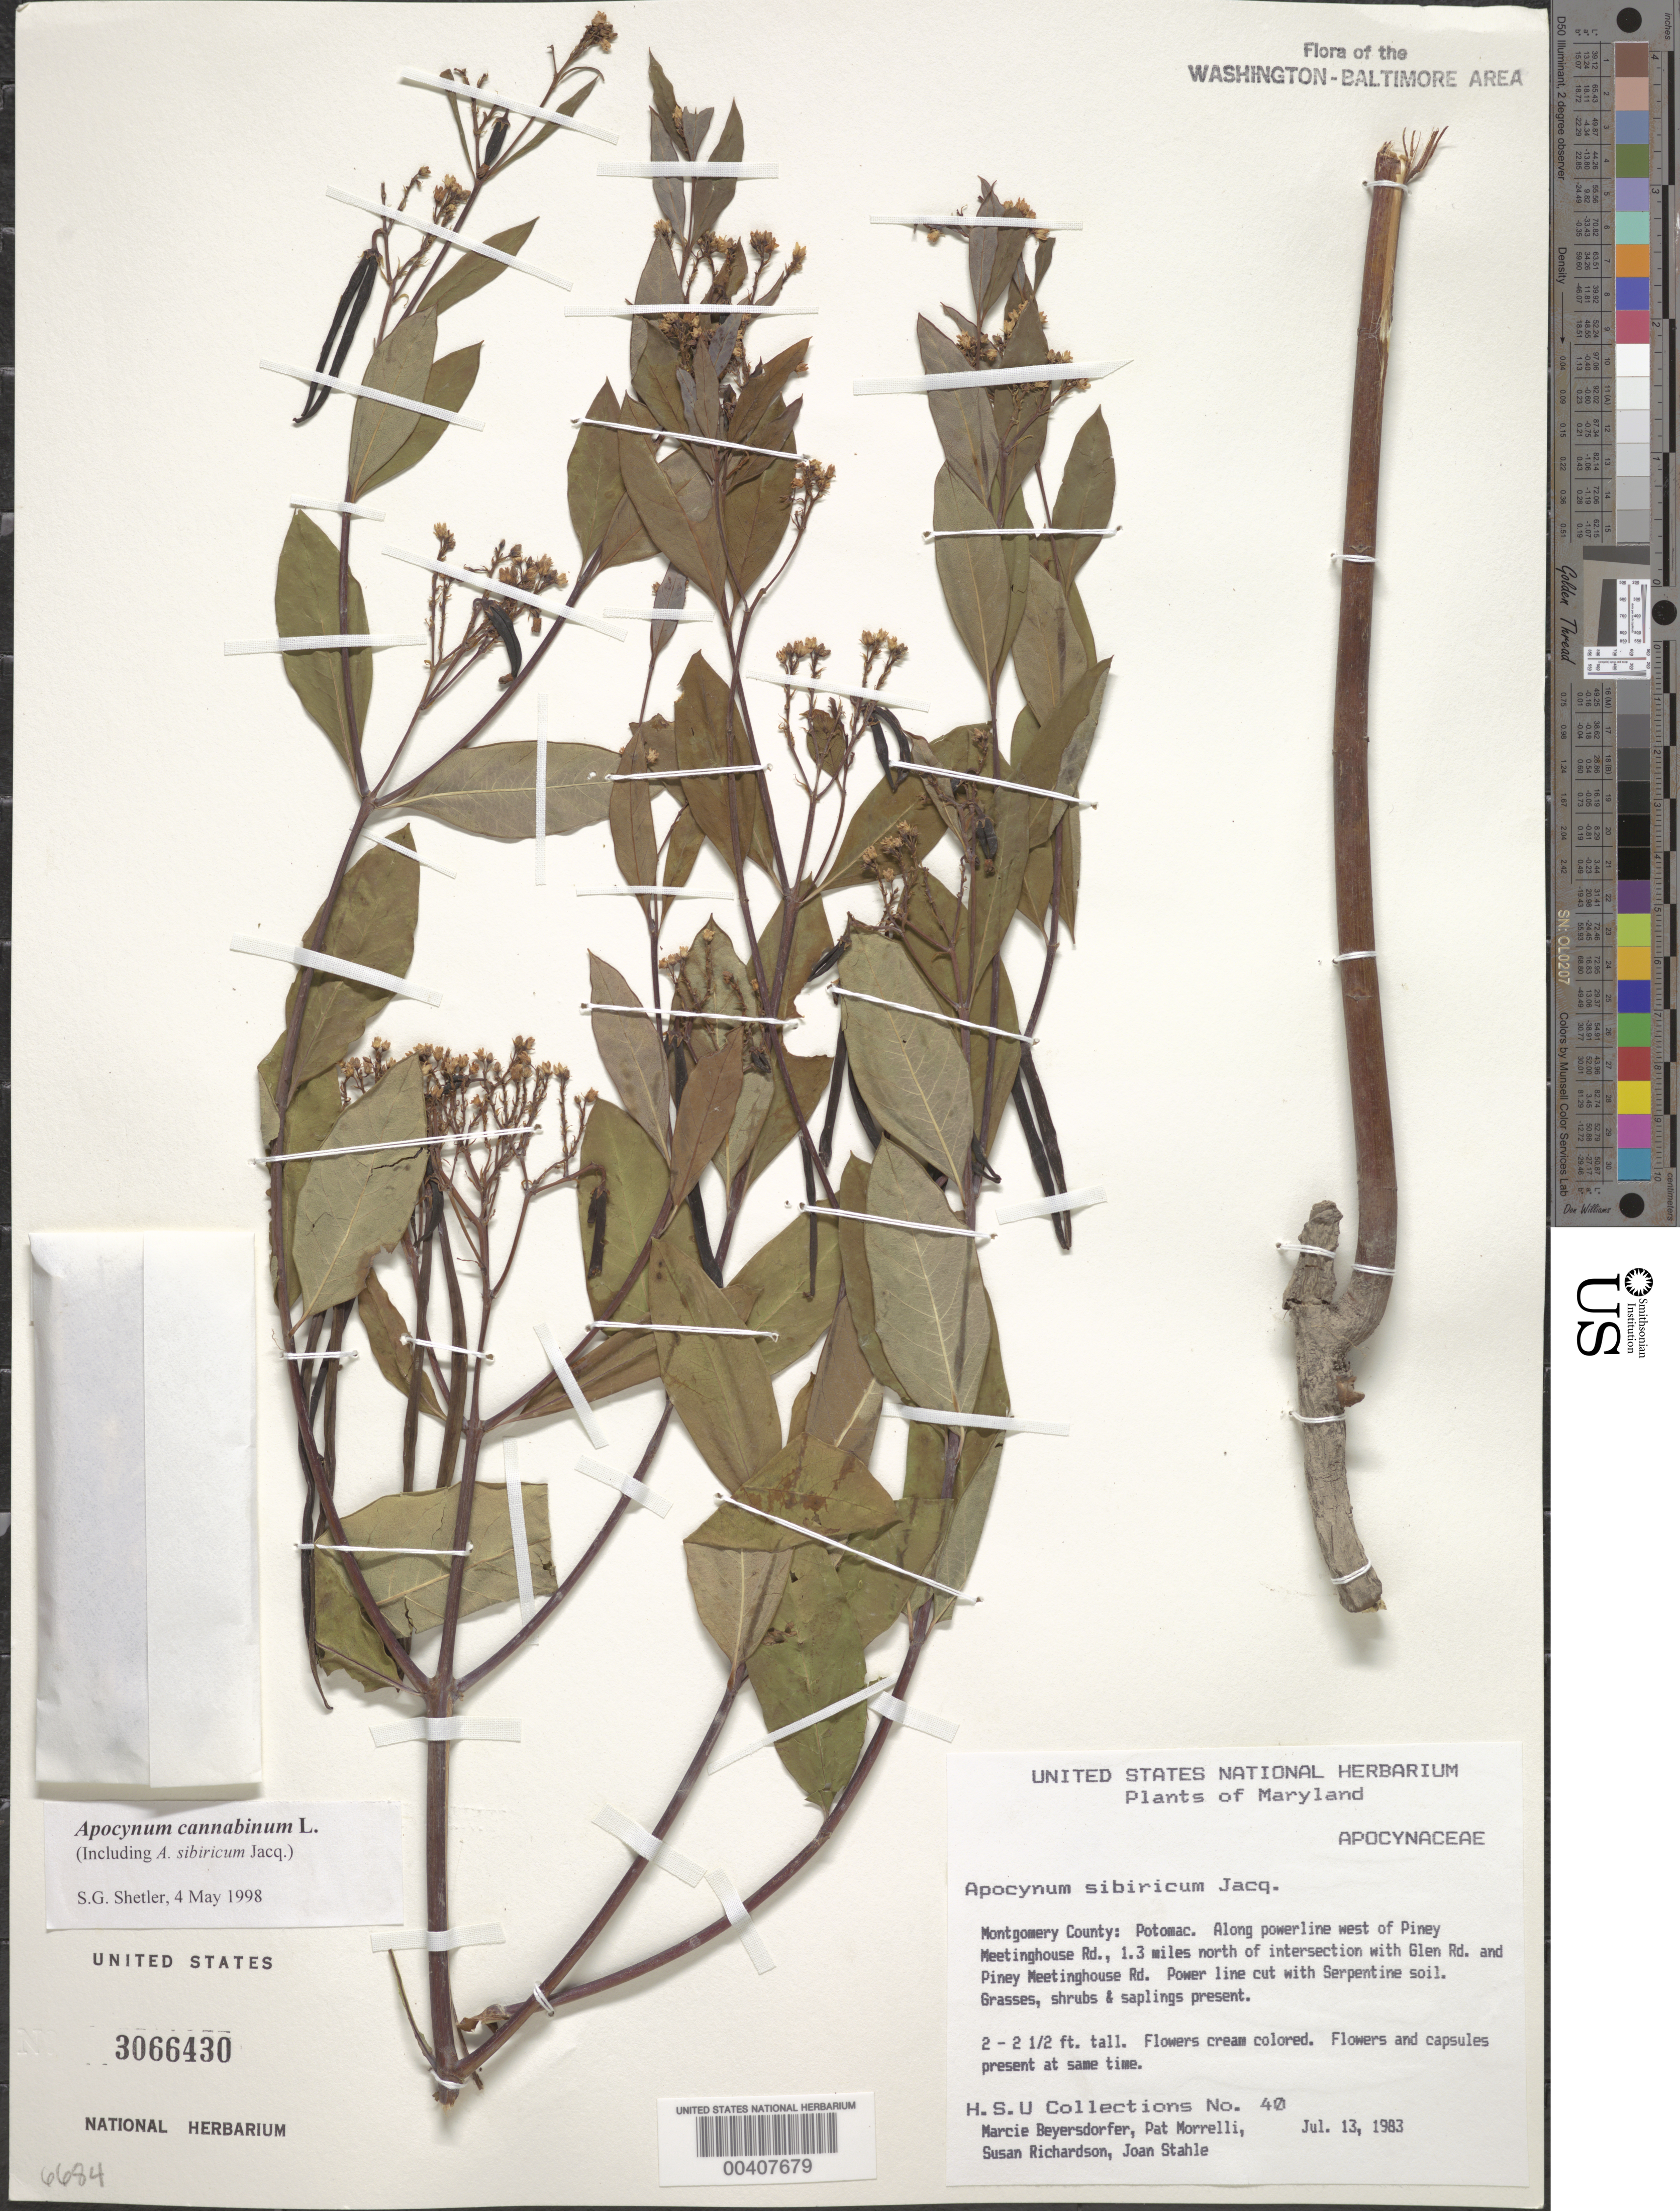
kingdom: Plantae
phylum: Tracheophyta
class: Magnoliopsida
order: Gentianales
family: Apocynaceae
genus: Apocynum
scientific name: Apocynum cannabinum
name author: L.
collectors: M. Beyersdorfer, P. Morelli, S. L. Richardson & J. Stahle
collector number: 40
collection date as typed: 13 Jul 1983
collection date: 1983-07-13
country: United States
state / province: Maryland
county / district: Montgomery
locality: North of intersection with Glen Rd. and Piney Meetinghouse Rd.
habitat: Power line cut with serpentine soil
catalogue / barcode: US 3066430